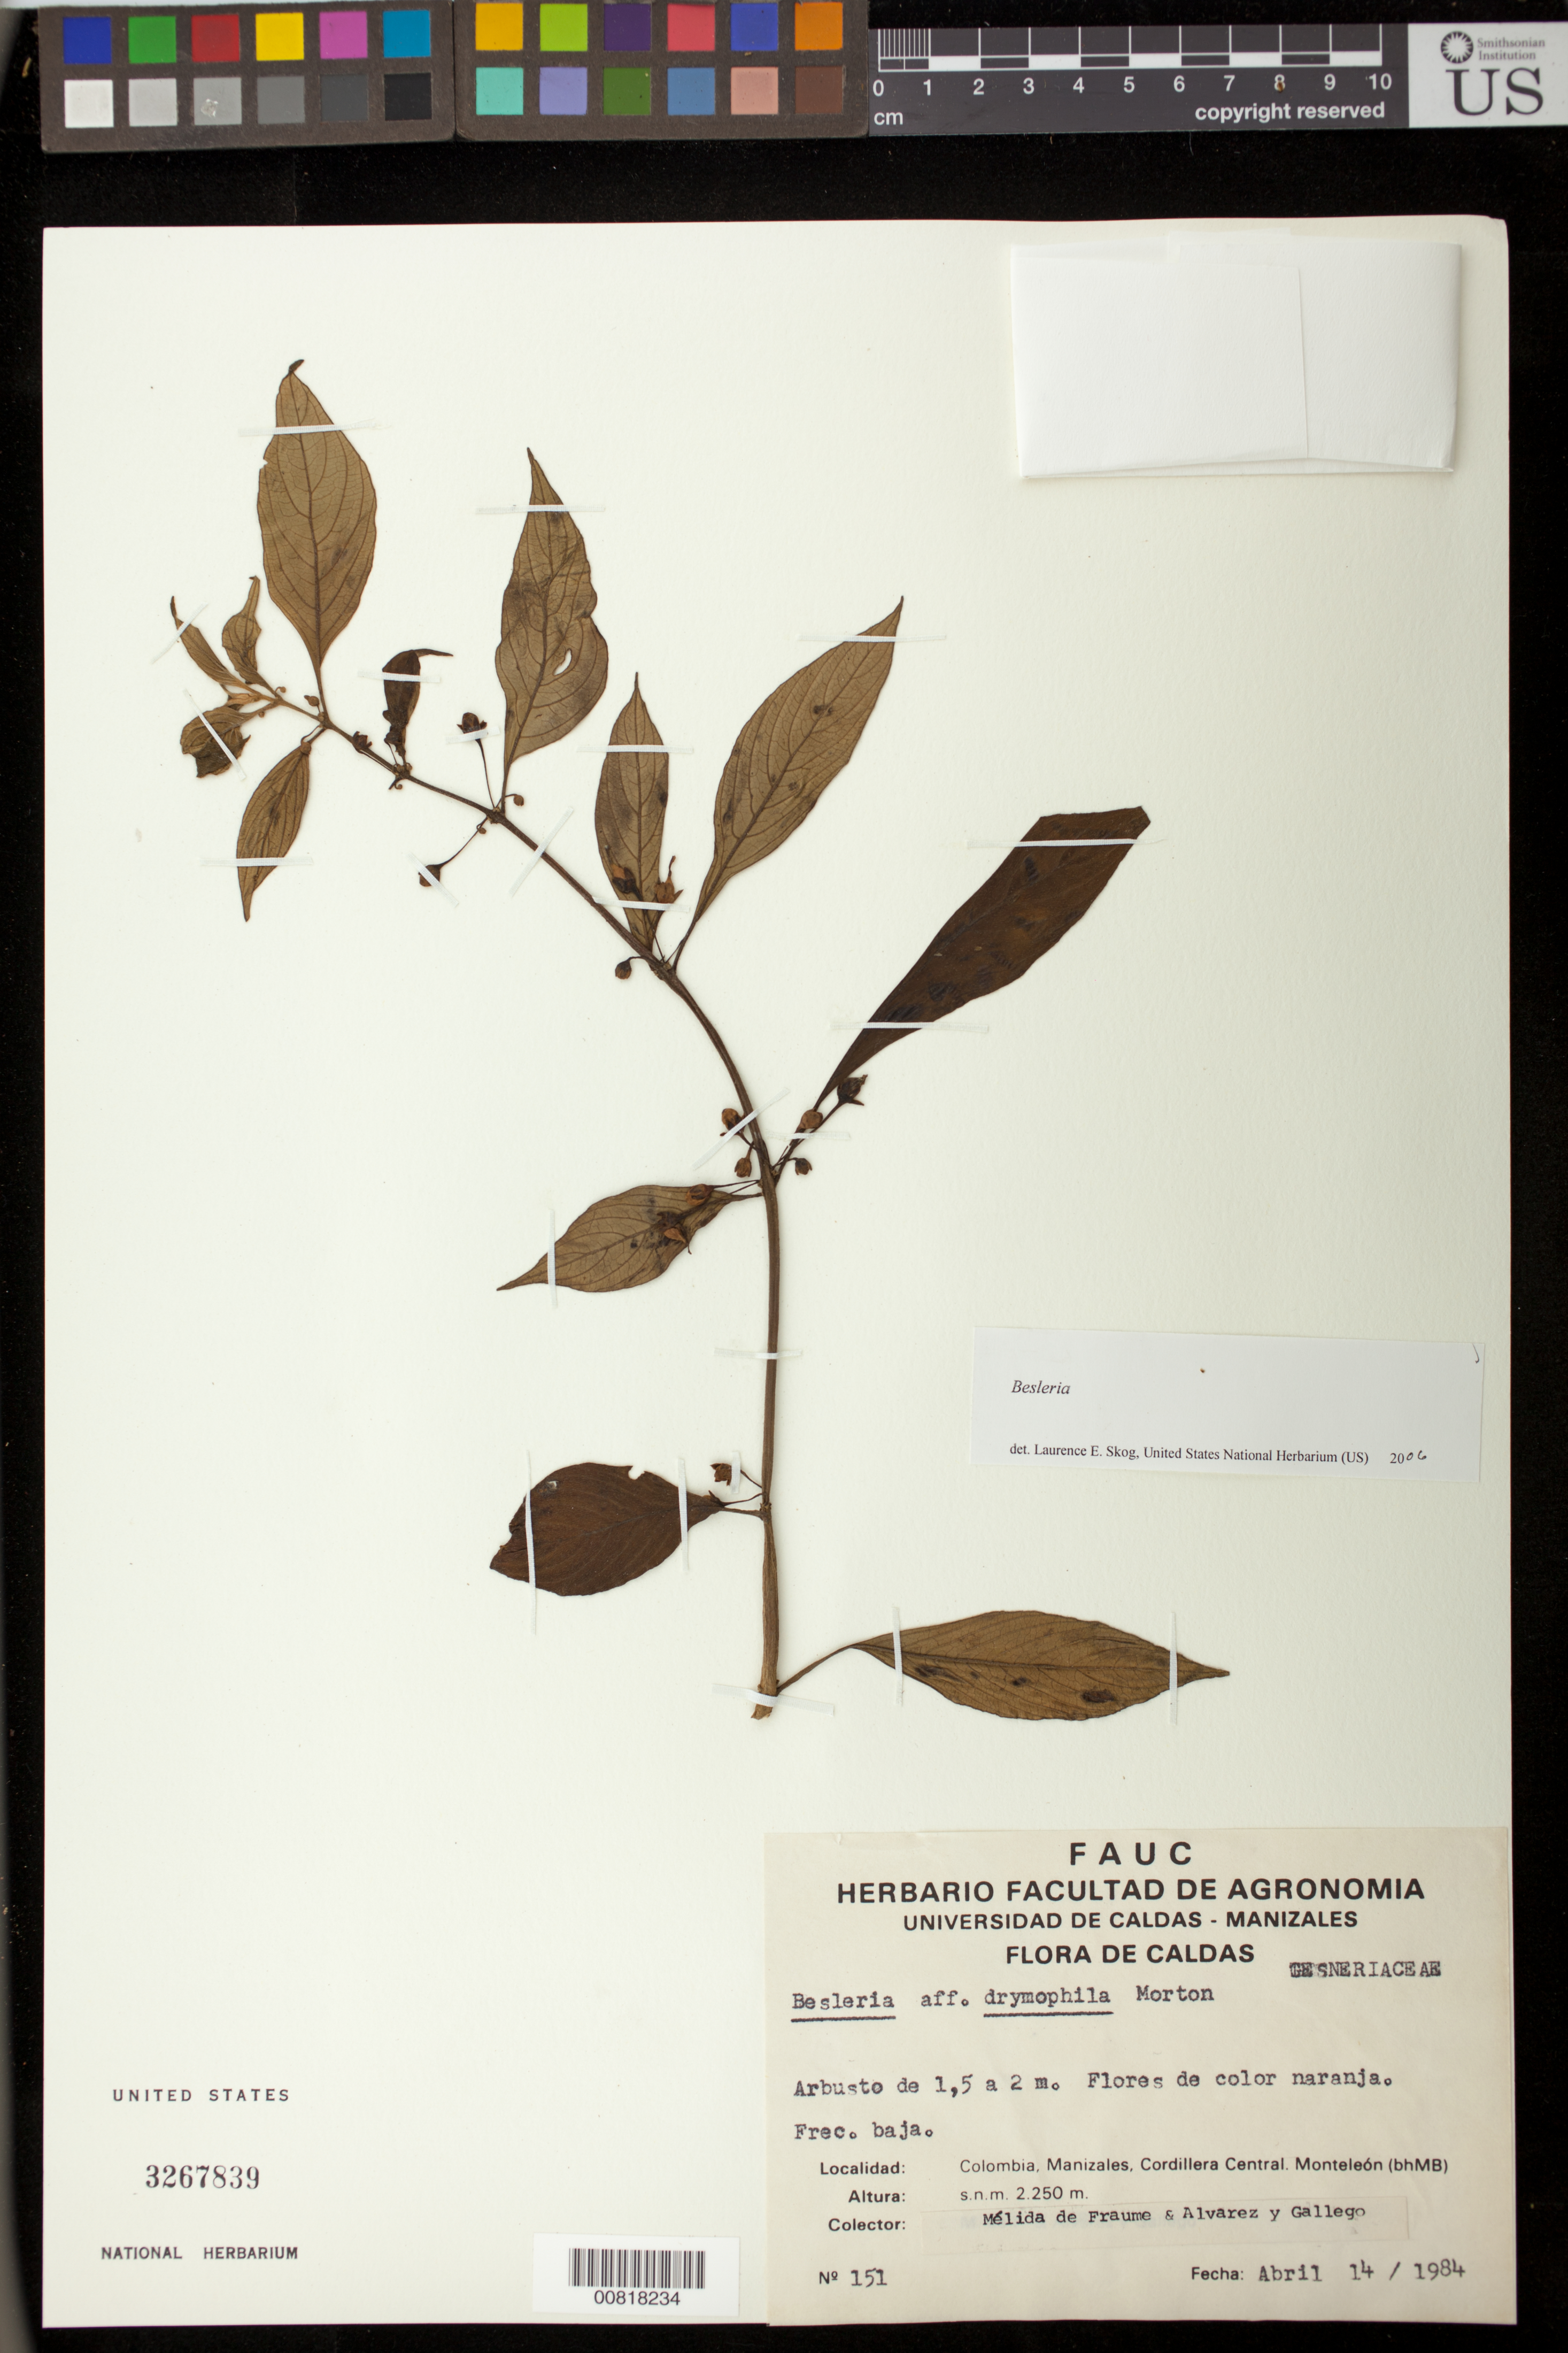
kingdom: Plantae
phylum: Tracheophyta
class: Magnoliopsida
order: Lamiales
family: Gesneriaceae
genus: Besleria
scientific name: Besleria sp.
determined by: Skog, Laurence E.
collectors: M. Fraume, -- Alvarez & -. Gallego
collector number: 151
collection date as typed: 14 Apr 1984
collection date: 1984-04-14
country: Colombia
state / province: Caldas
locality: Manizales, Cordillera Central, Monteleón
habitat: bhMB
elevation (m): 2250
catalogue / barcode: US 3267839